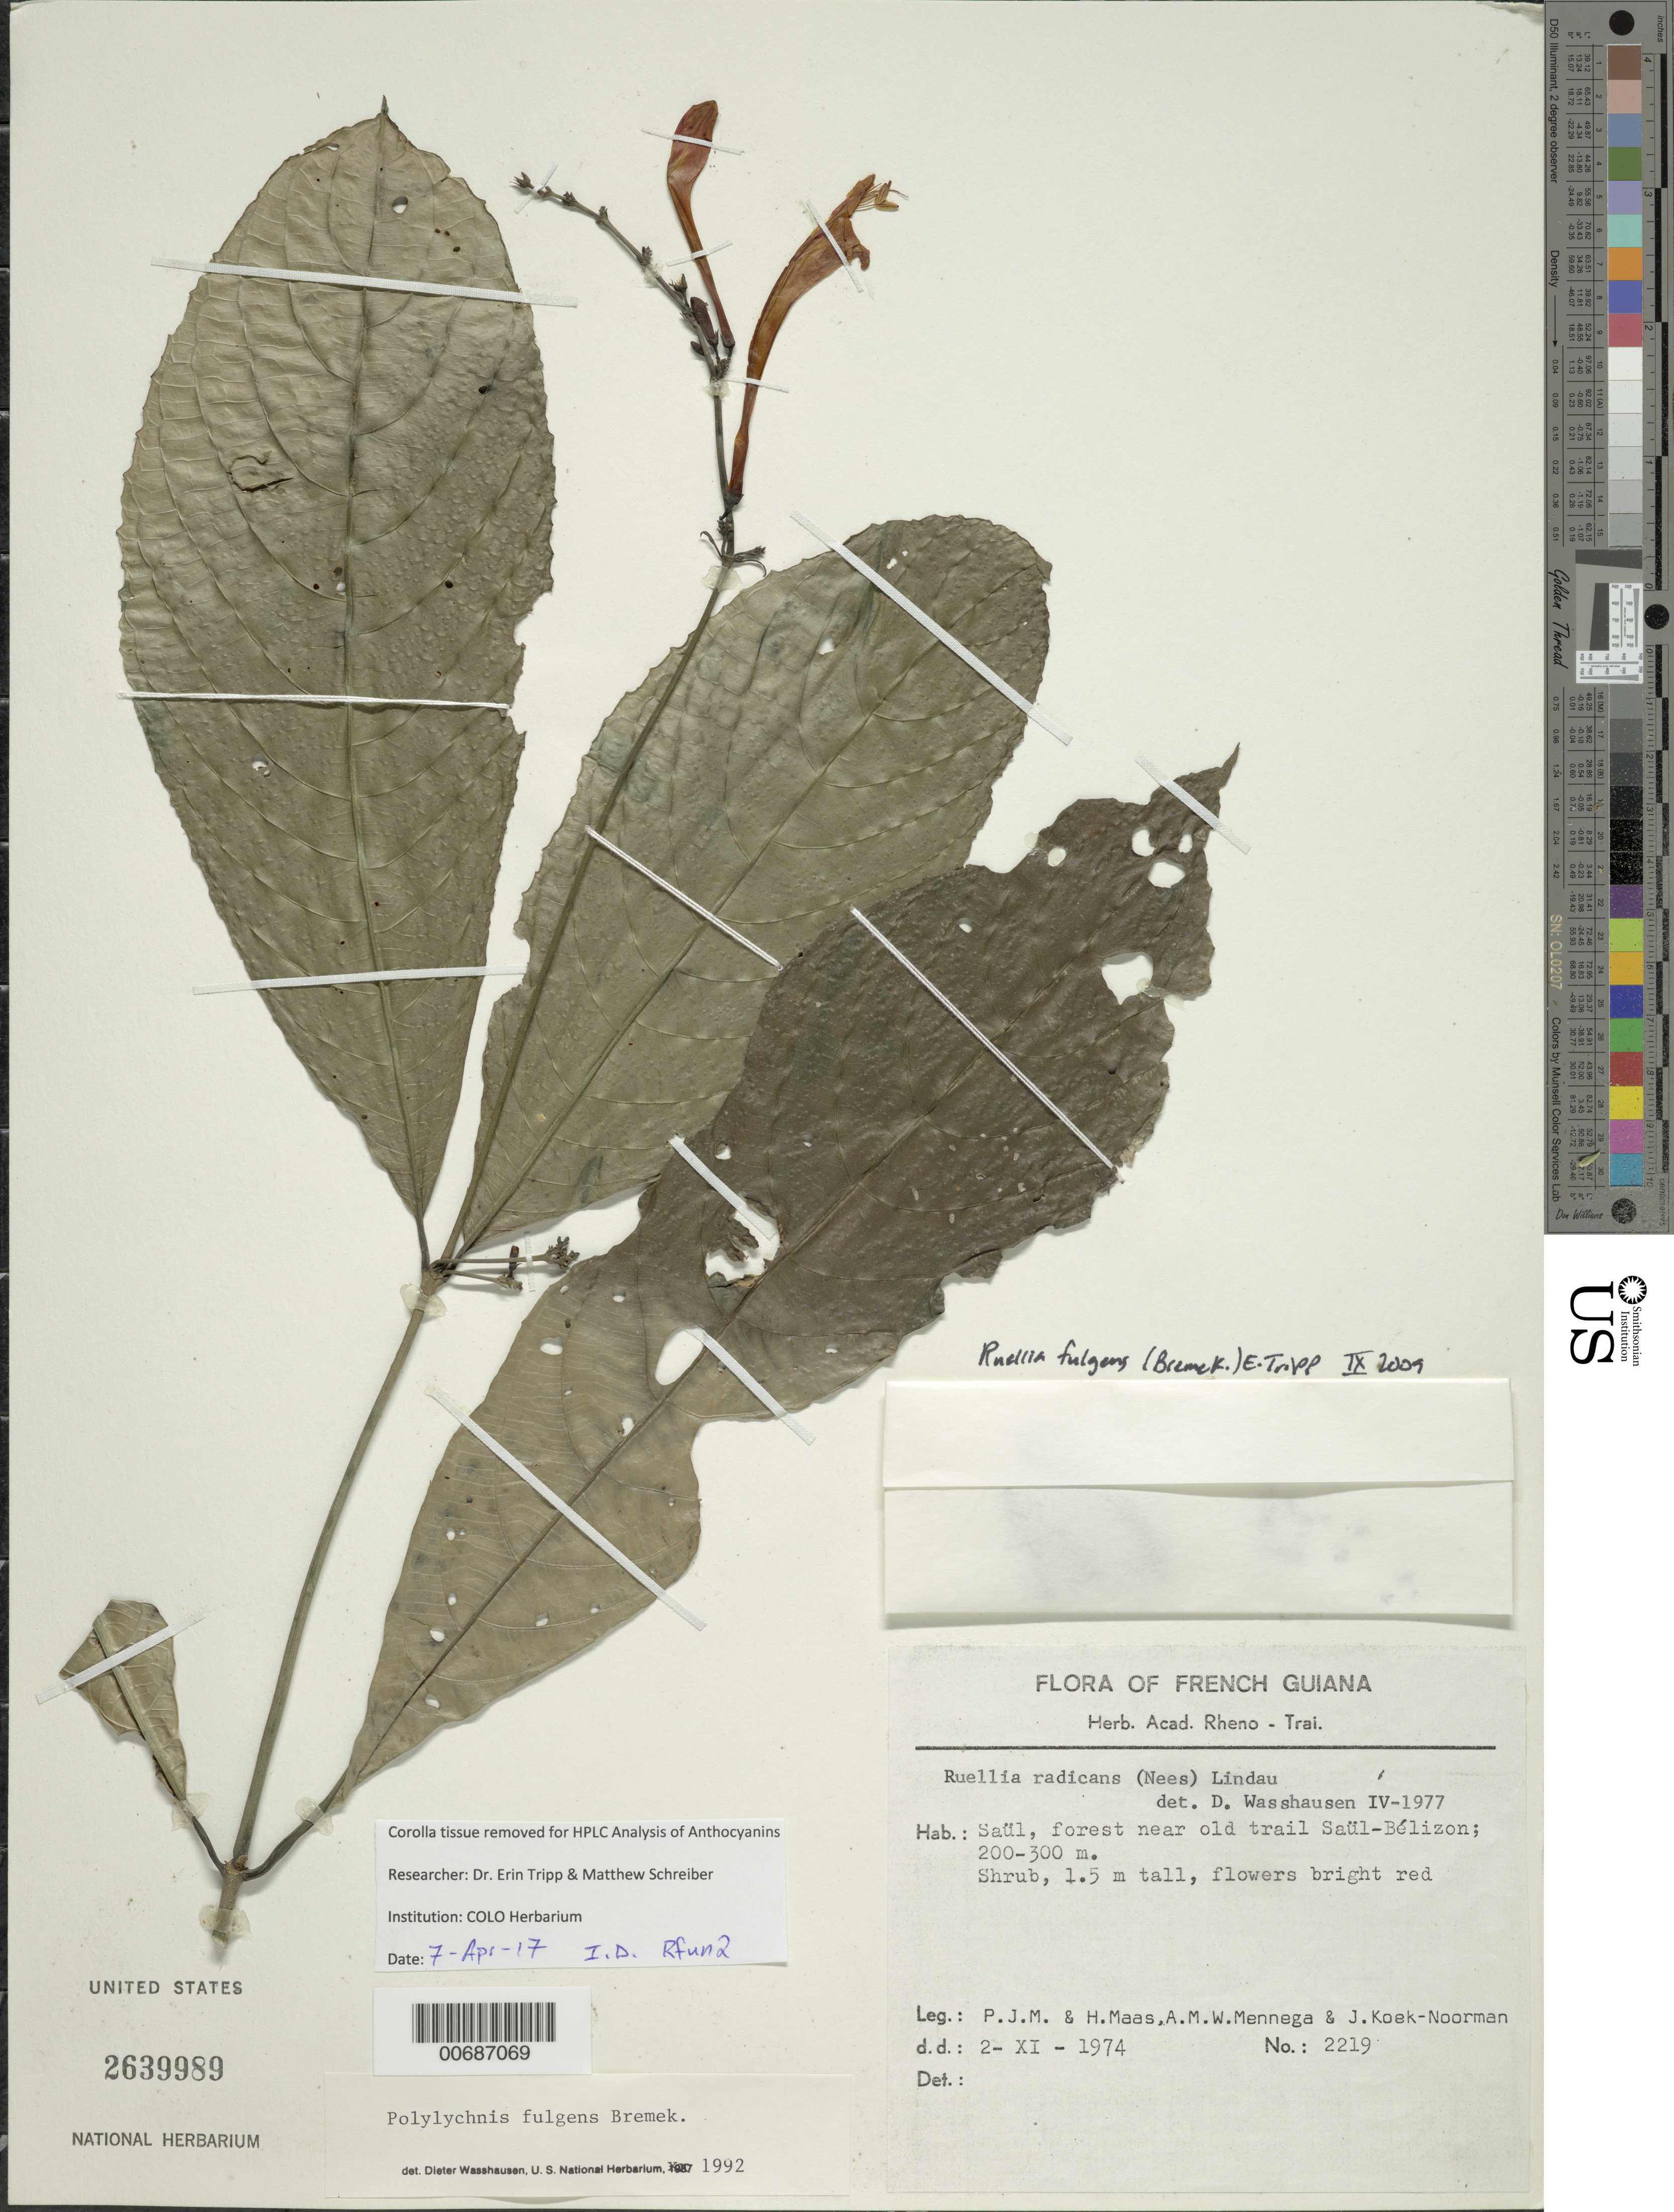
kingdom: Plantae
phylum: Tracheophyta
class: Magnoliopsida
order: Lamiales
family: Acanthaceae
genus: Ruellia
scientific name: Ruellia fulgens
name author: (Nees) Lindau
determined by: Wasshausen, Dieter C., (BOT), Smithsonian Institution - National Museum of Natural History (UNITED STATES)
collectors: P. Maas, H. Maas, A. M. Mennega & J. Koek-Noorman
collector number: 2219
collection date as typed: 2-Nov-74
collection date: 1974-11-02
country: French Guiana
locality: Saül, forest near old trail Saül-Belizon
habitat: Forest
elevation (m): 200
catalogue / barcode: US 2639989